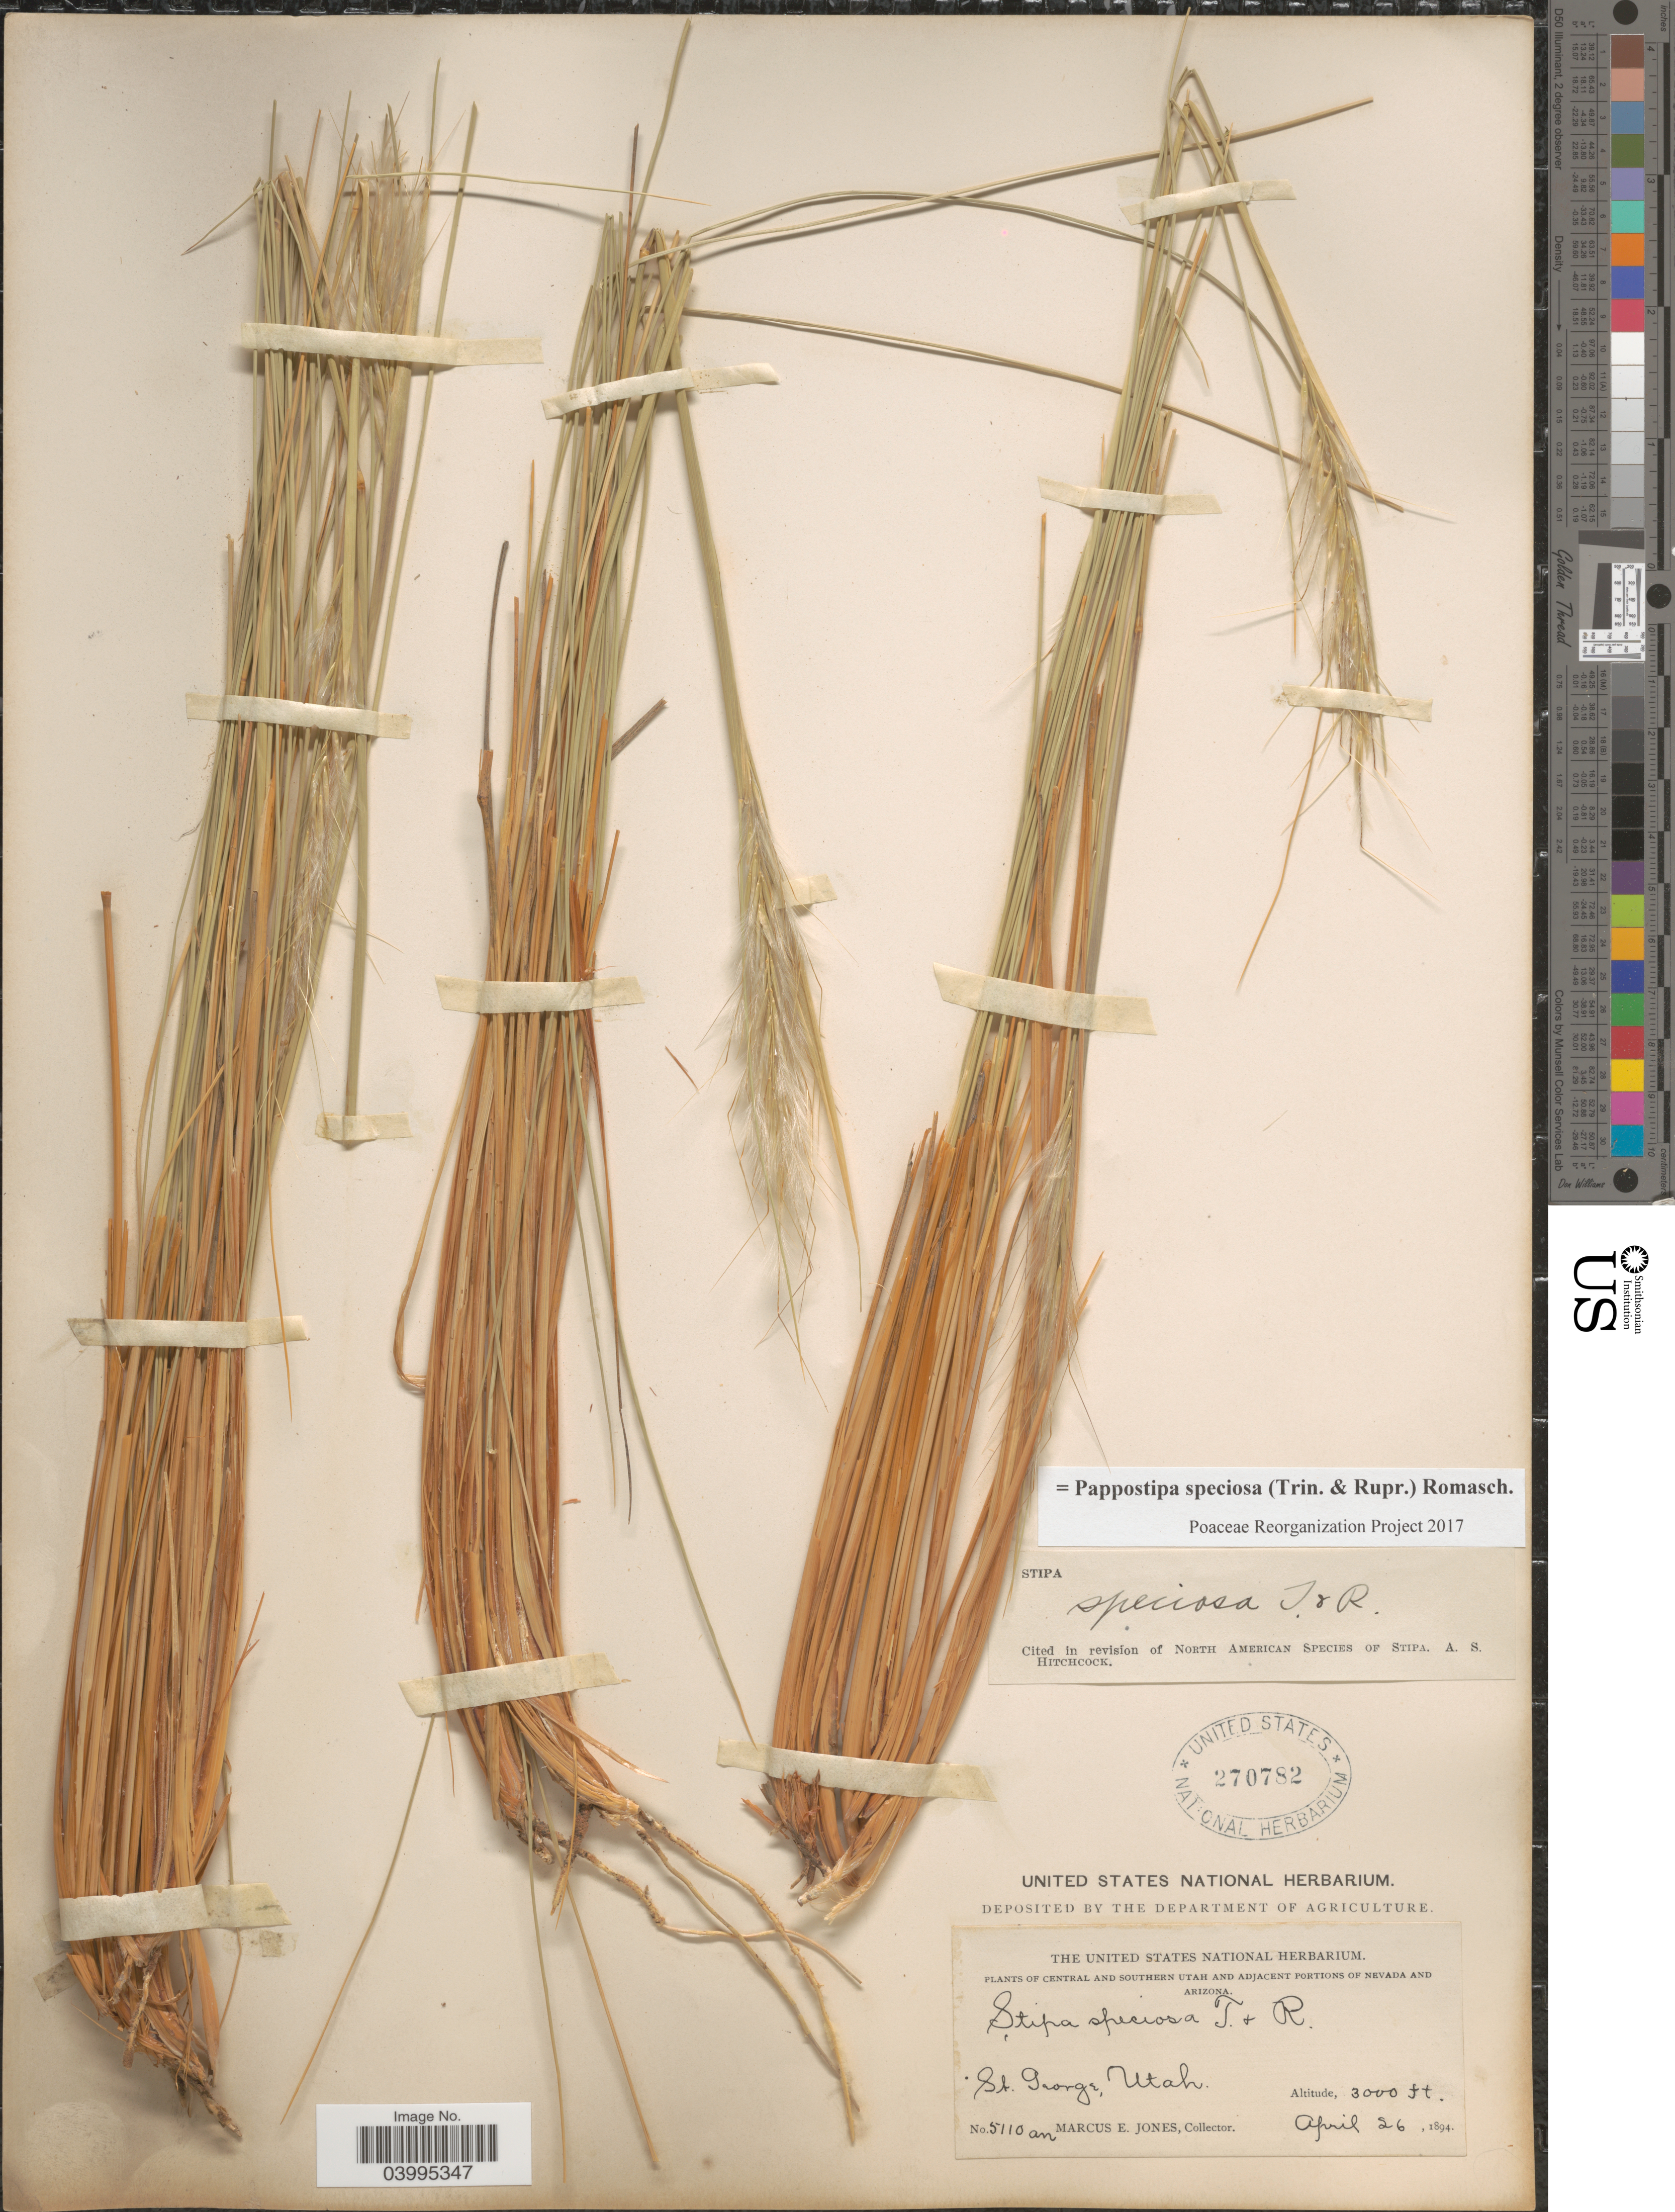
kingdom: Plantae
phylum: Tracheophyta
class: Liliopsida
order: Poales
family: Poaceae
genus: Pappostipa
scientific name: Pappostipa speciosa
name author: (Trin. & Rupr.) Romasch.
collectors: M. E. Jones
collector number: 5110an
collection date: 1894-04-26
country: United States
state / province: Utah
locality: Central and Southern Utah. St. George.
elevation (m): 914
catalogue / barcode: US 270782